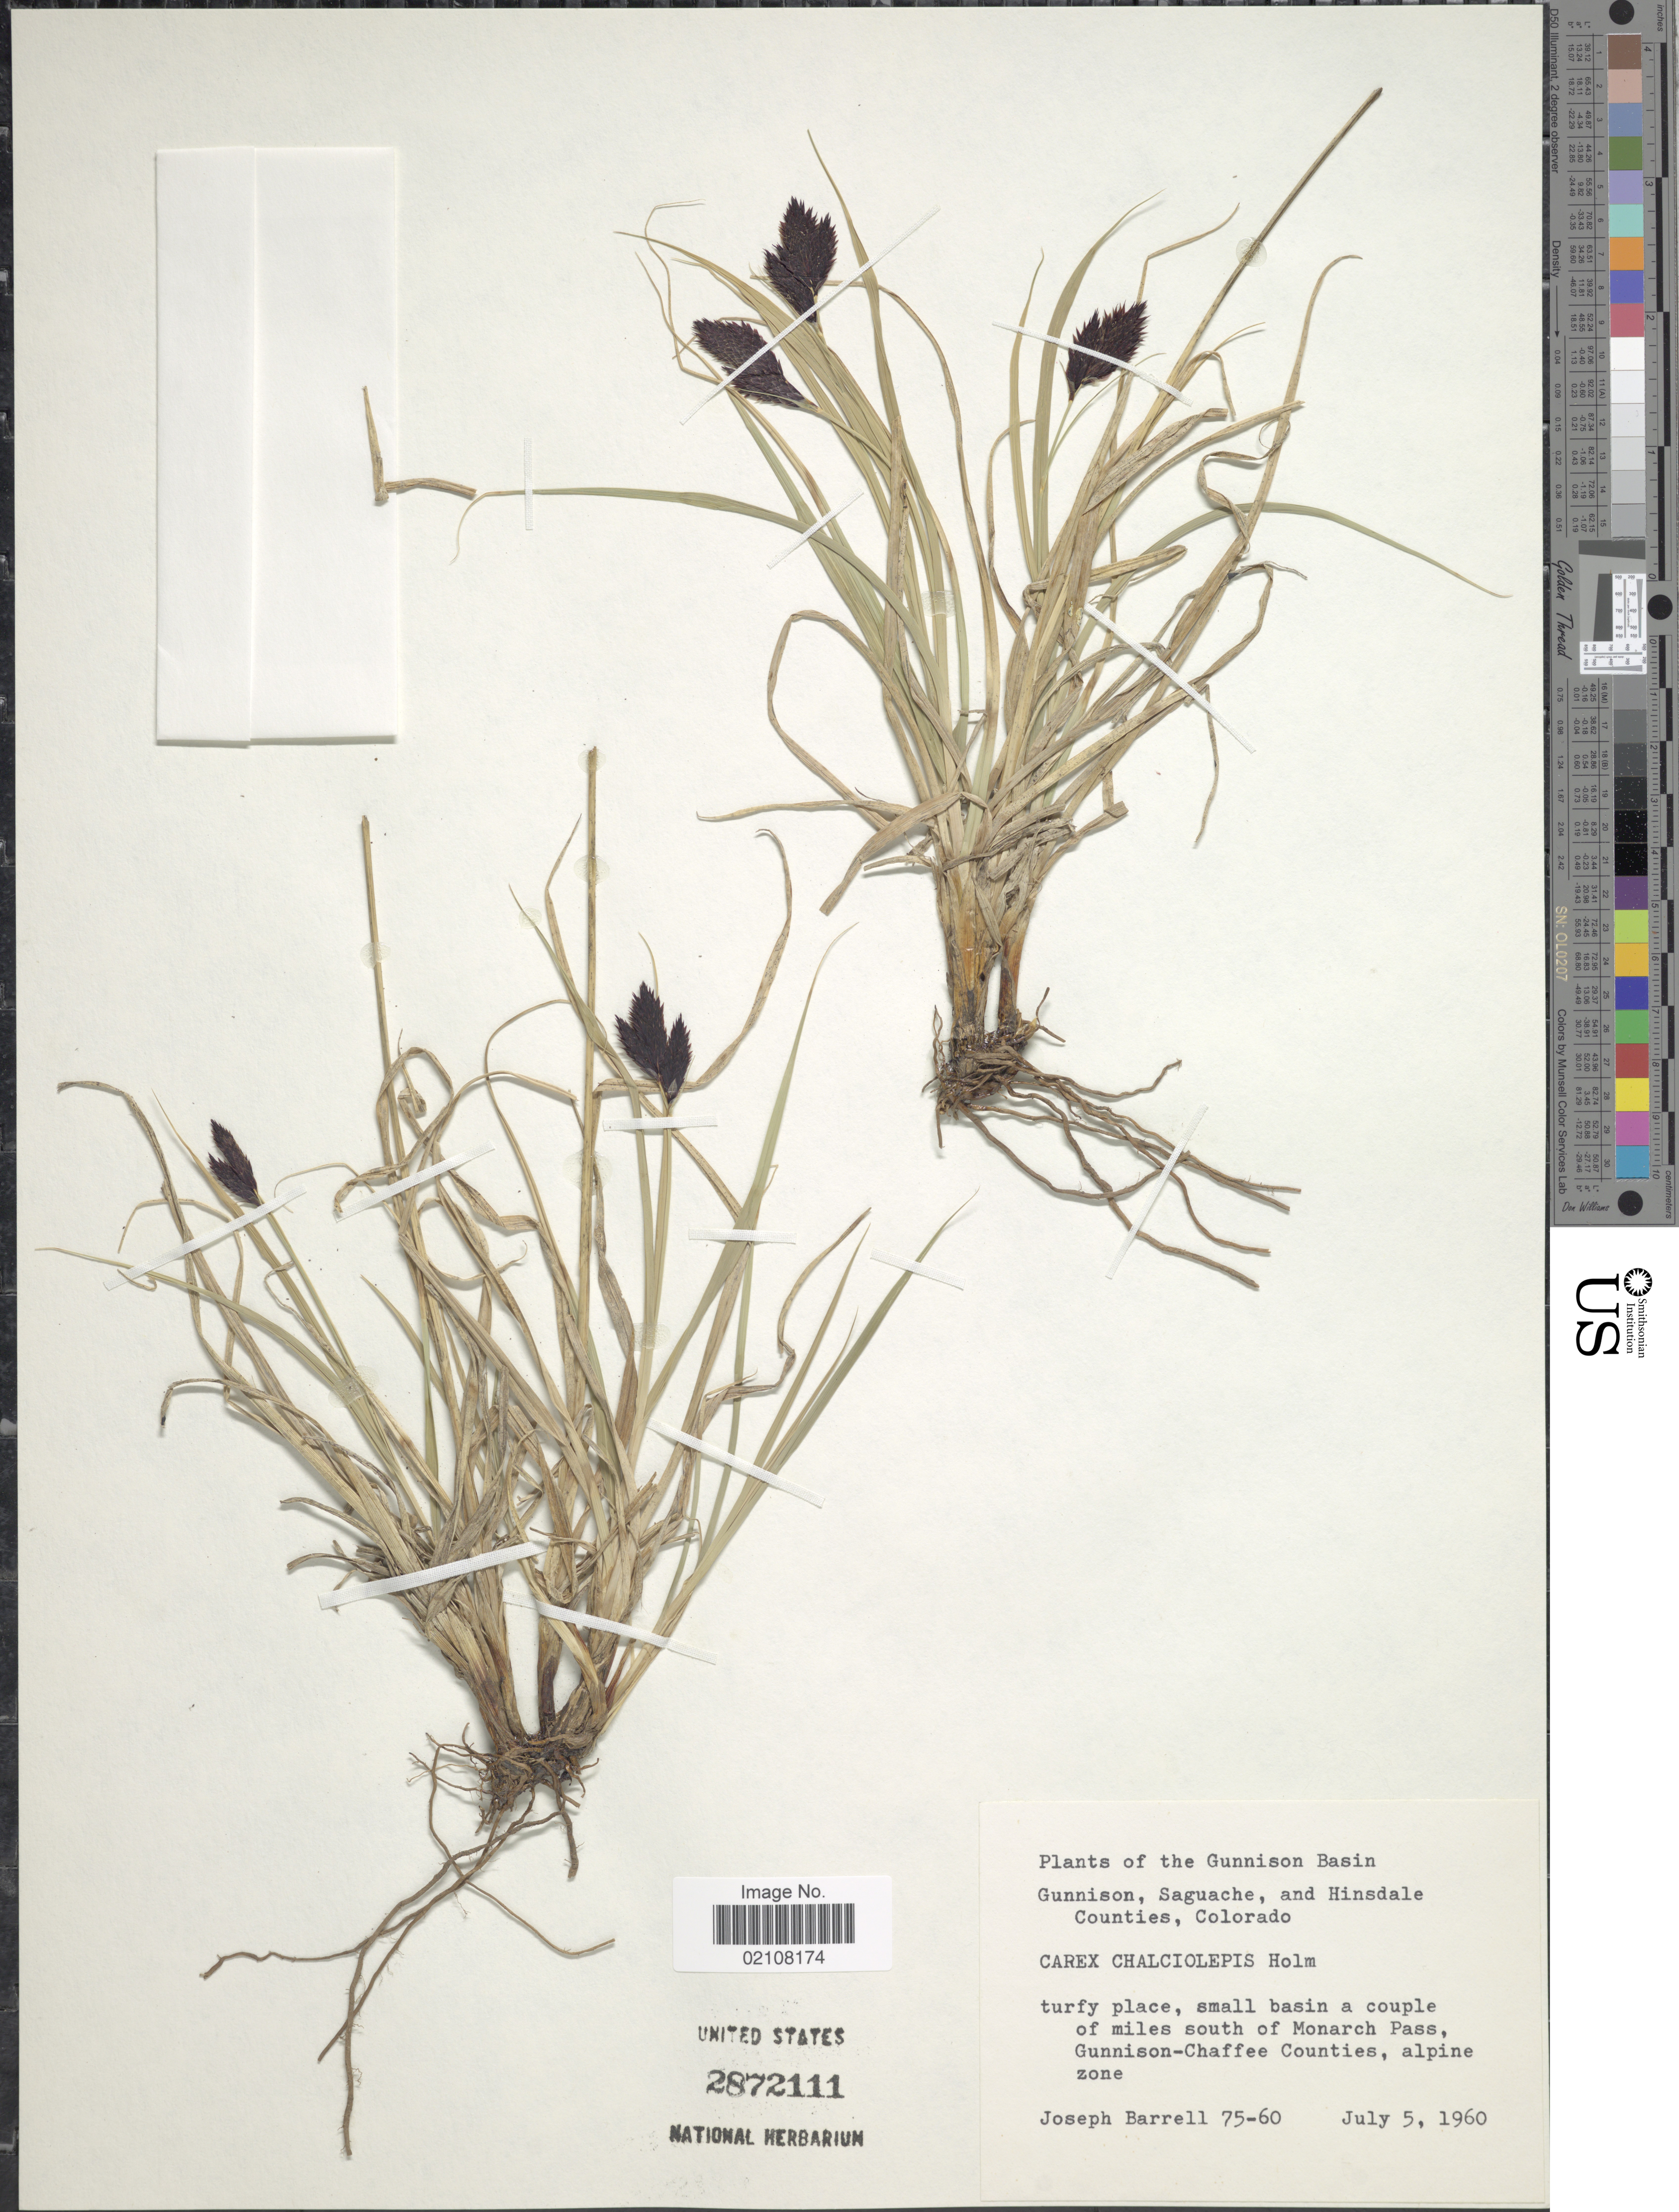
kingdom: Plantae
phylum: Tracheophyta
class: Liliopsida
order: Poales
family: Cyperaceae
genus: Carex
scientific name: Carex chalciolepis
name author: Holm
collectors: J. Barrell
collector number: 75-60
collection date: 1960-07-05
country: United States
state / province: Colorado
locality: Gunnison Basin, Gunnison, Saguache, and Hinsdale Counties, turfly place, small basin a couple of miles south of Monarch Pass, Gunnison-Chaffee Counties, alpine zone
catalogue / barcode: US 2872111